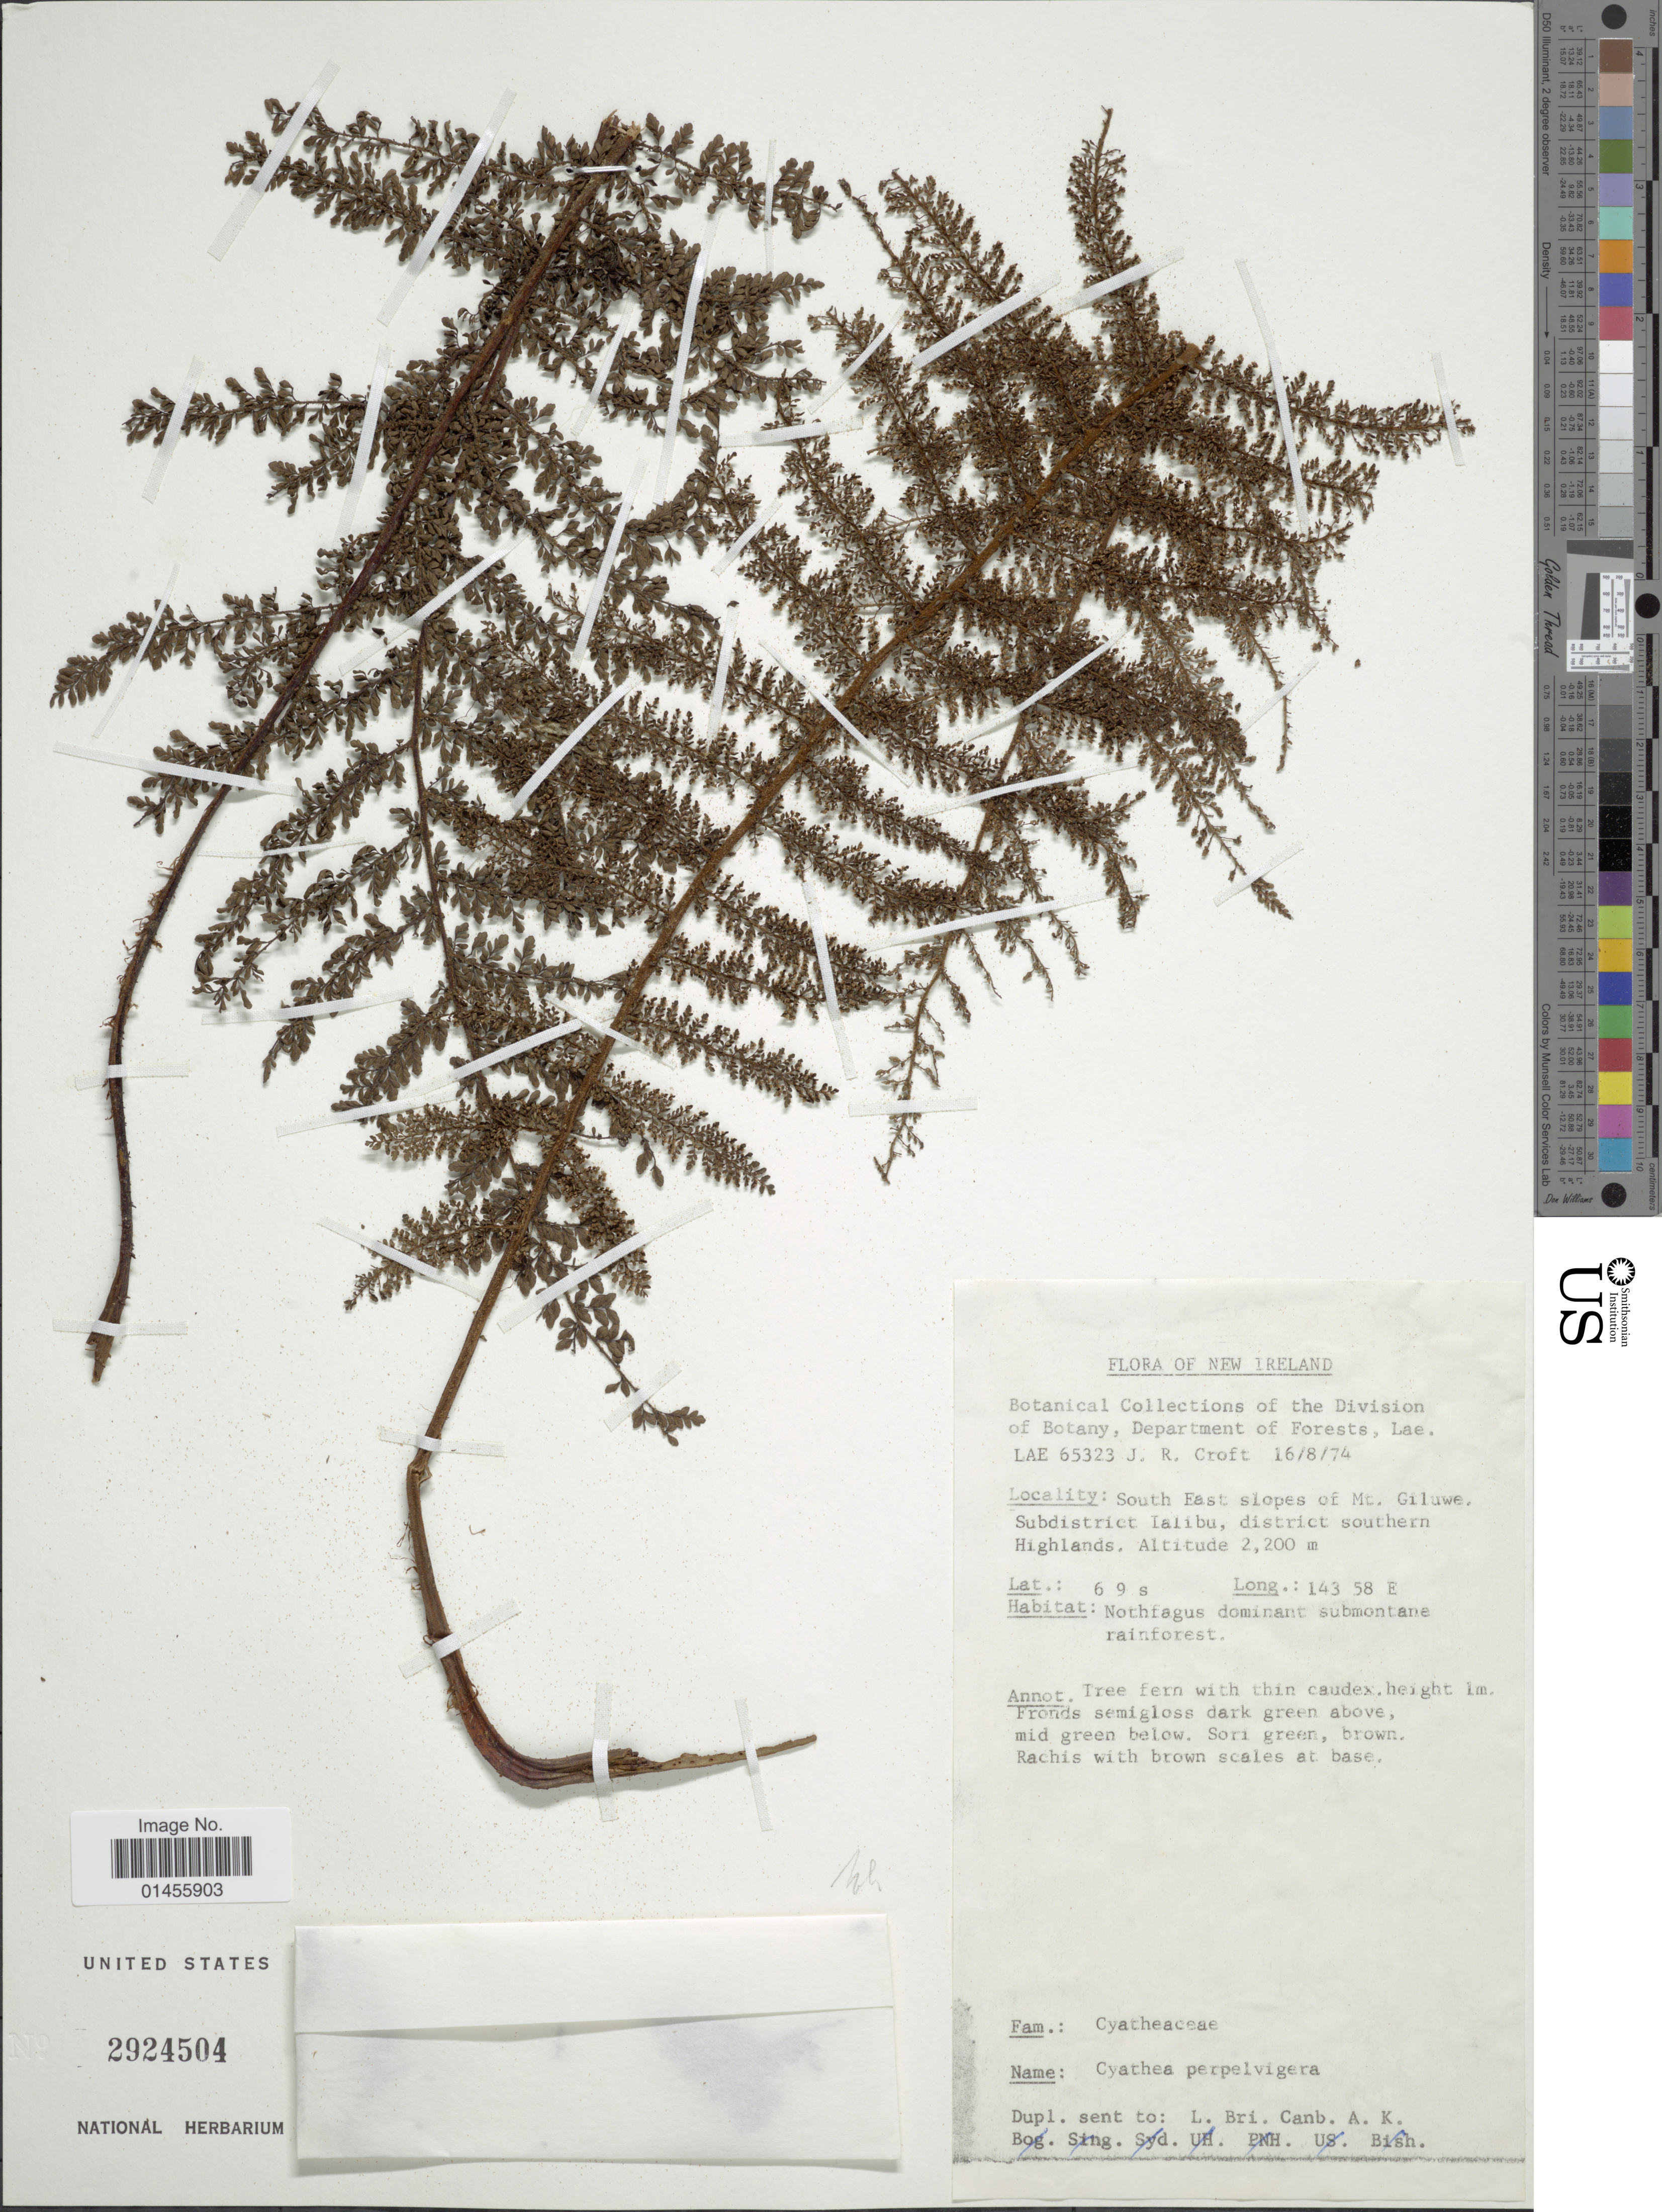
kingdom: Plantae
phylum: Tracheophyta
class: Polypodiopsida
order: Cyatheales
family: Cyatheaceae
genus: Alsophila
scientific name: Alsophila perpelvigera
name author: (Alderw.) R.M. Tryon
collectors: J. R. Croft & J. R. Croft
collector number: LAE 65323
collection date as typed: Transcribed d/m/y: 16/8/74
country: Papua New Guinea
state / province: Southern Highlands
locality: New Ireland. South East slopes of Mt. Giluwe. Subdistrict Ialibu, district southern Highlands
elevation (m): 2200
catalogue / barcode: US 2924504